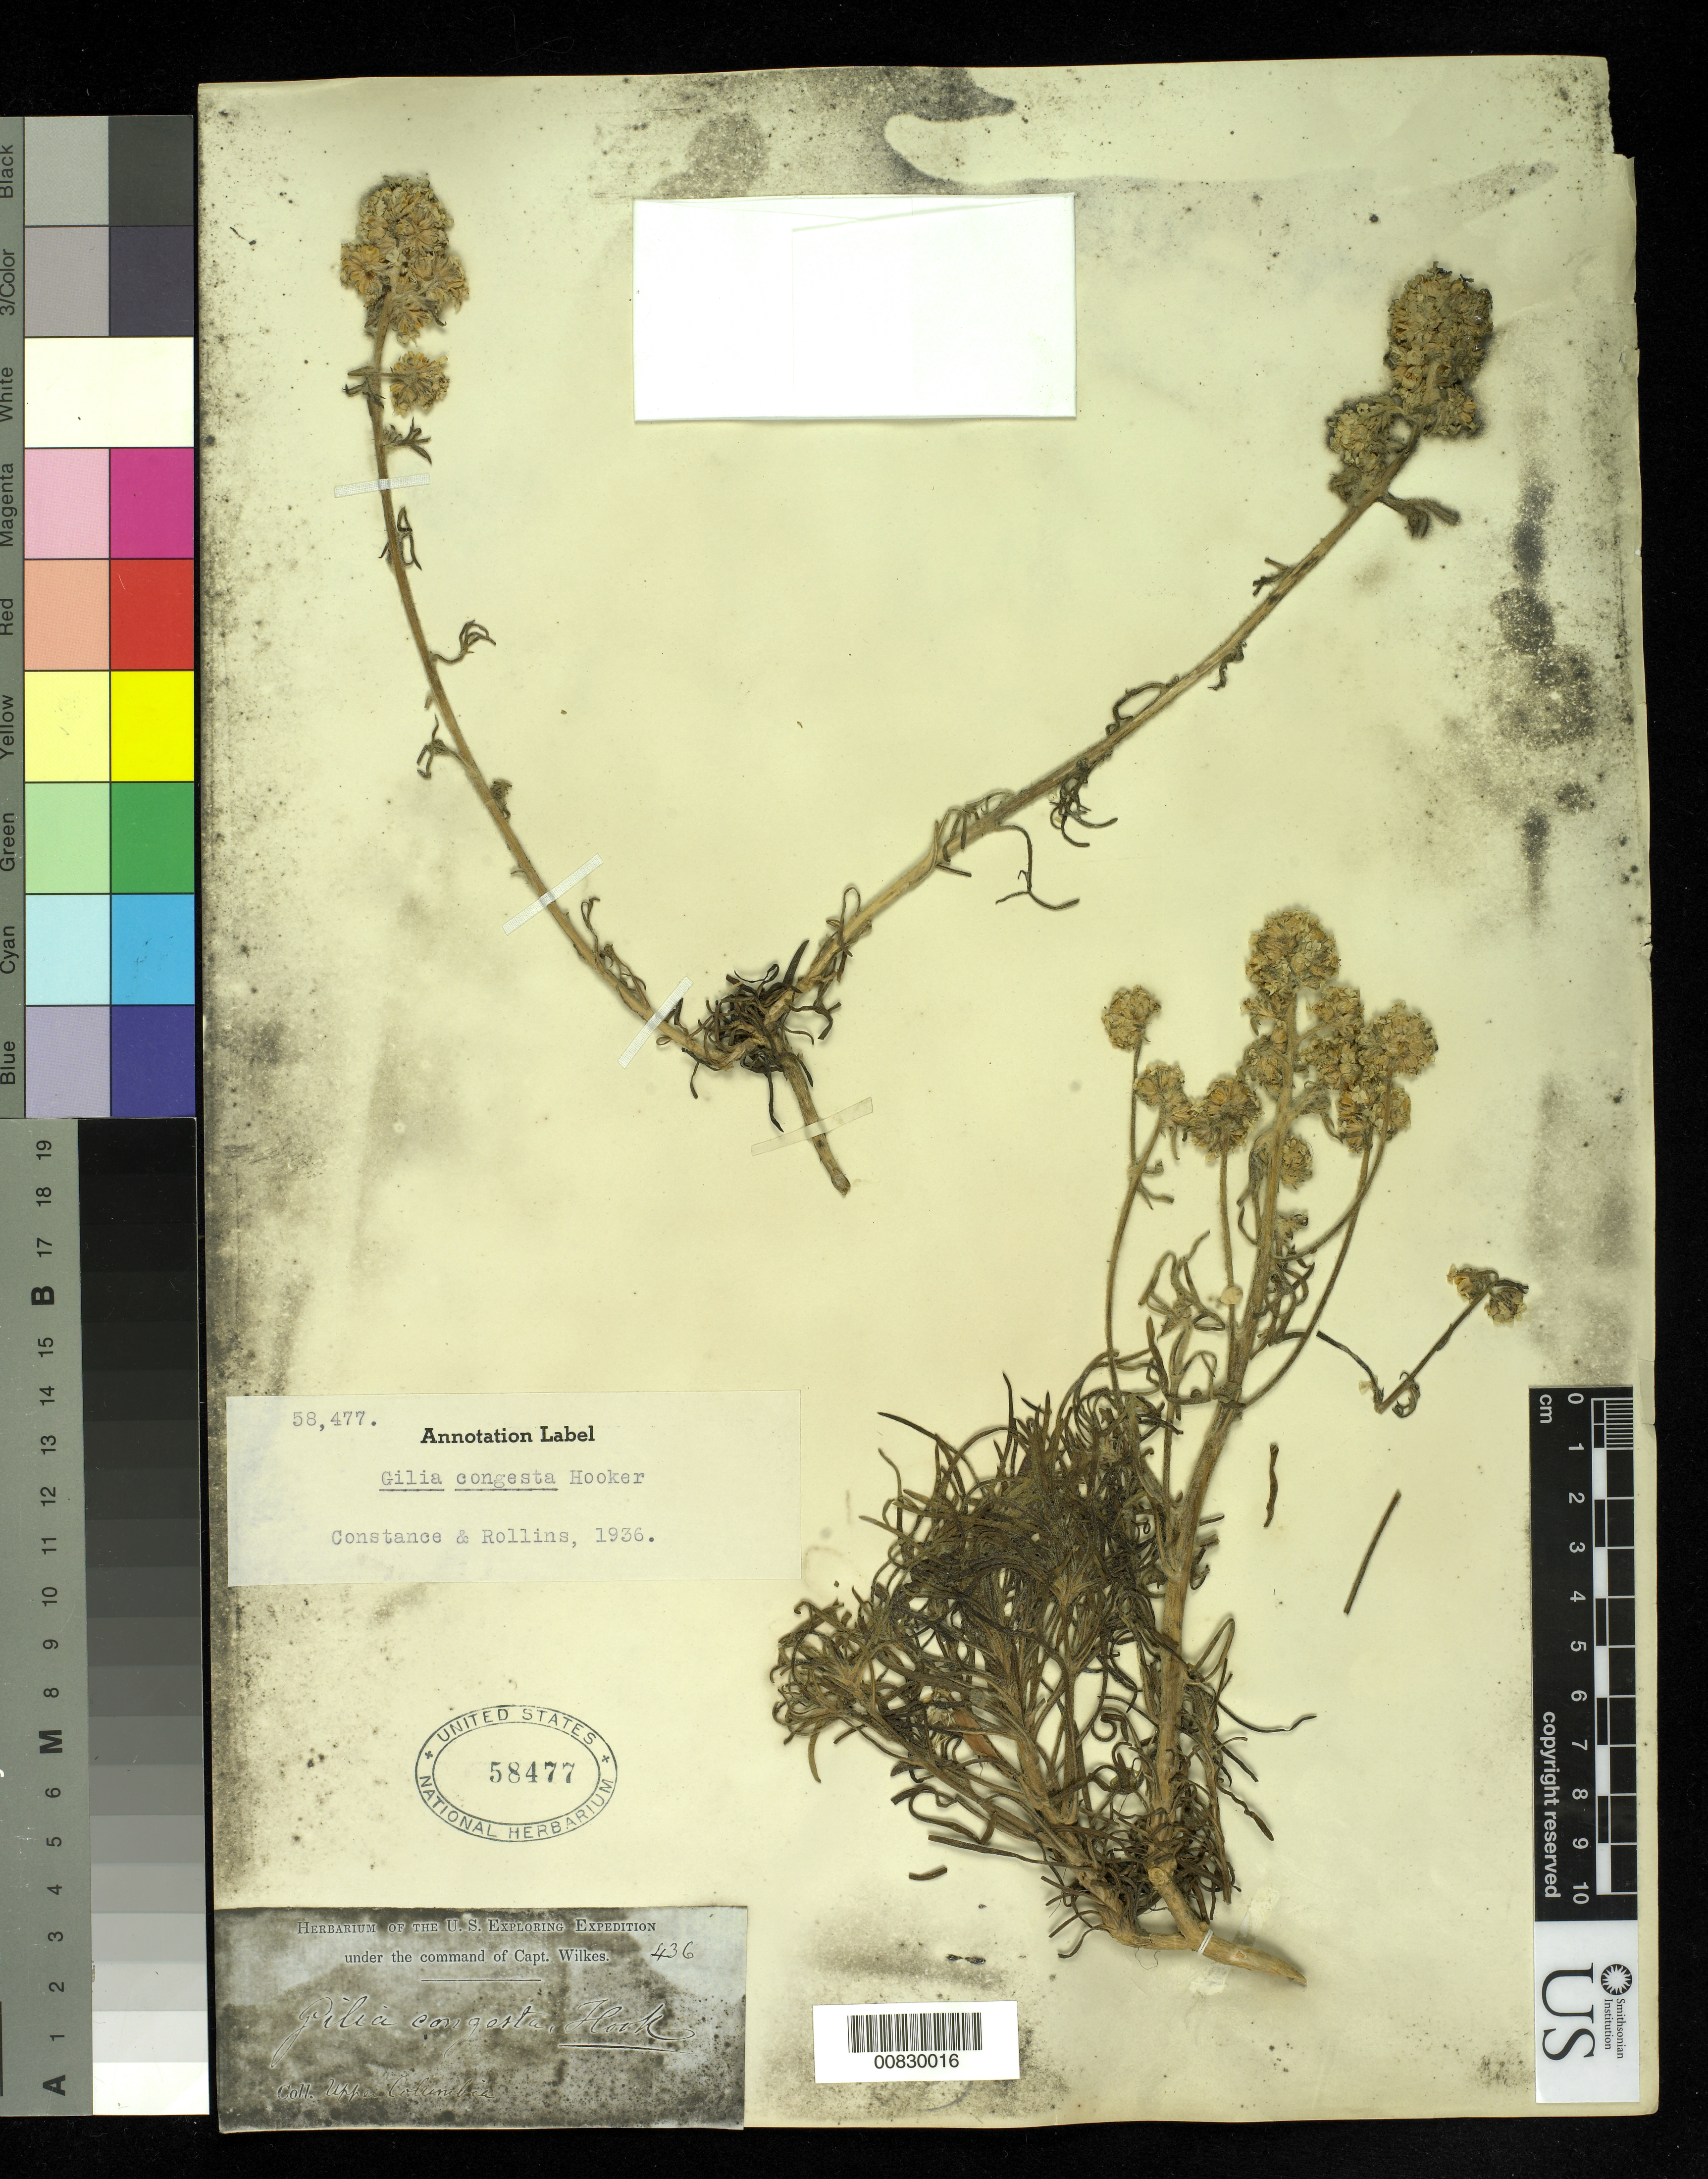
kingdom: Plantae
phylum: Tracheophyta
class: Magnoliopsida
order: Ericales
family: Polemoniaceae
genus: Ipomopsis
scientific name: Ipomopsis congesta subsp. congesta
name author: (Hook.) V.E. Grant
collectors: Wilkes Explor. Exped.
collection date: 1838/1842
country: United States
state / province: Washington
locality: Upper Columbia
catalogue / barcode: US 58477